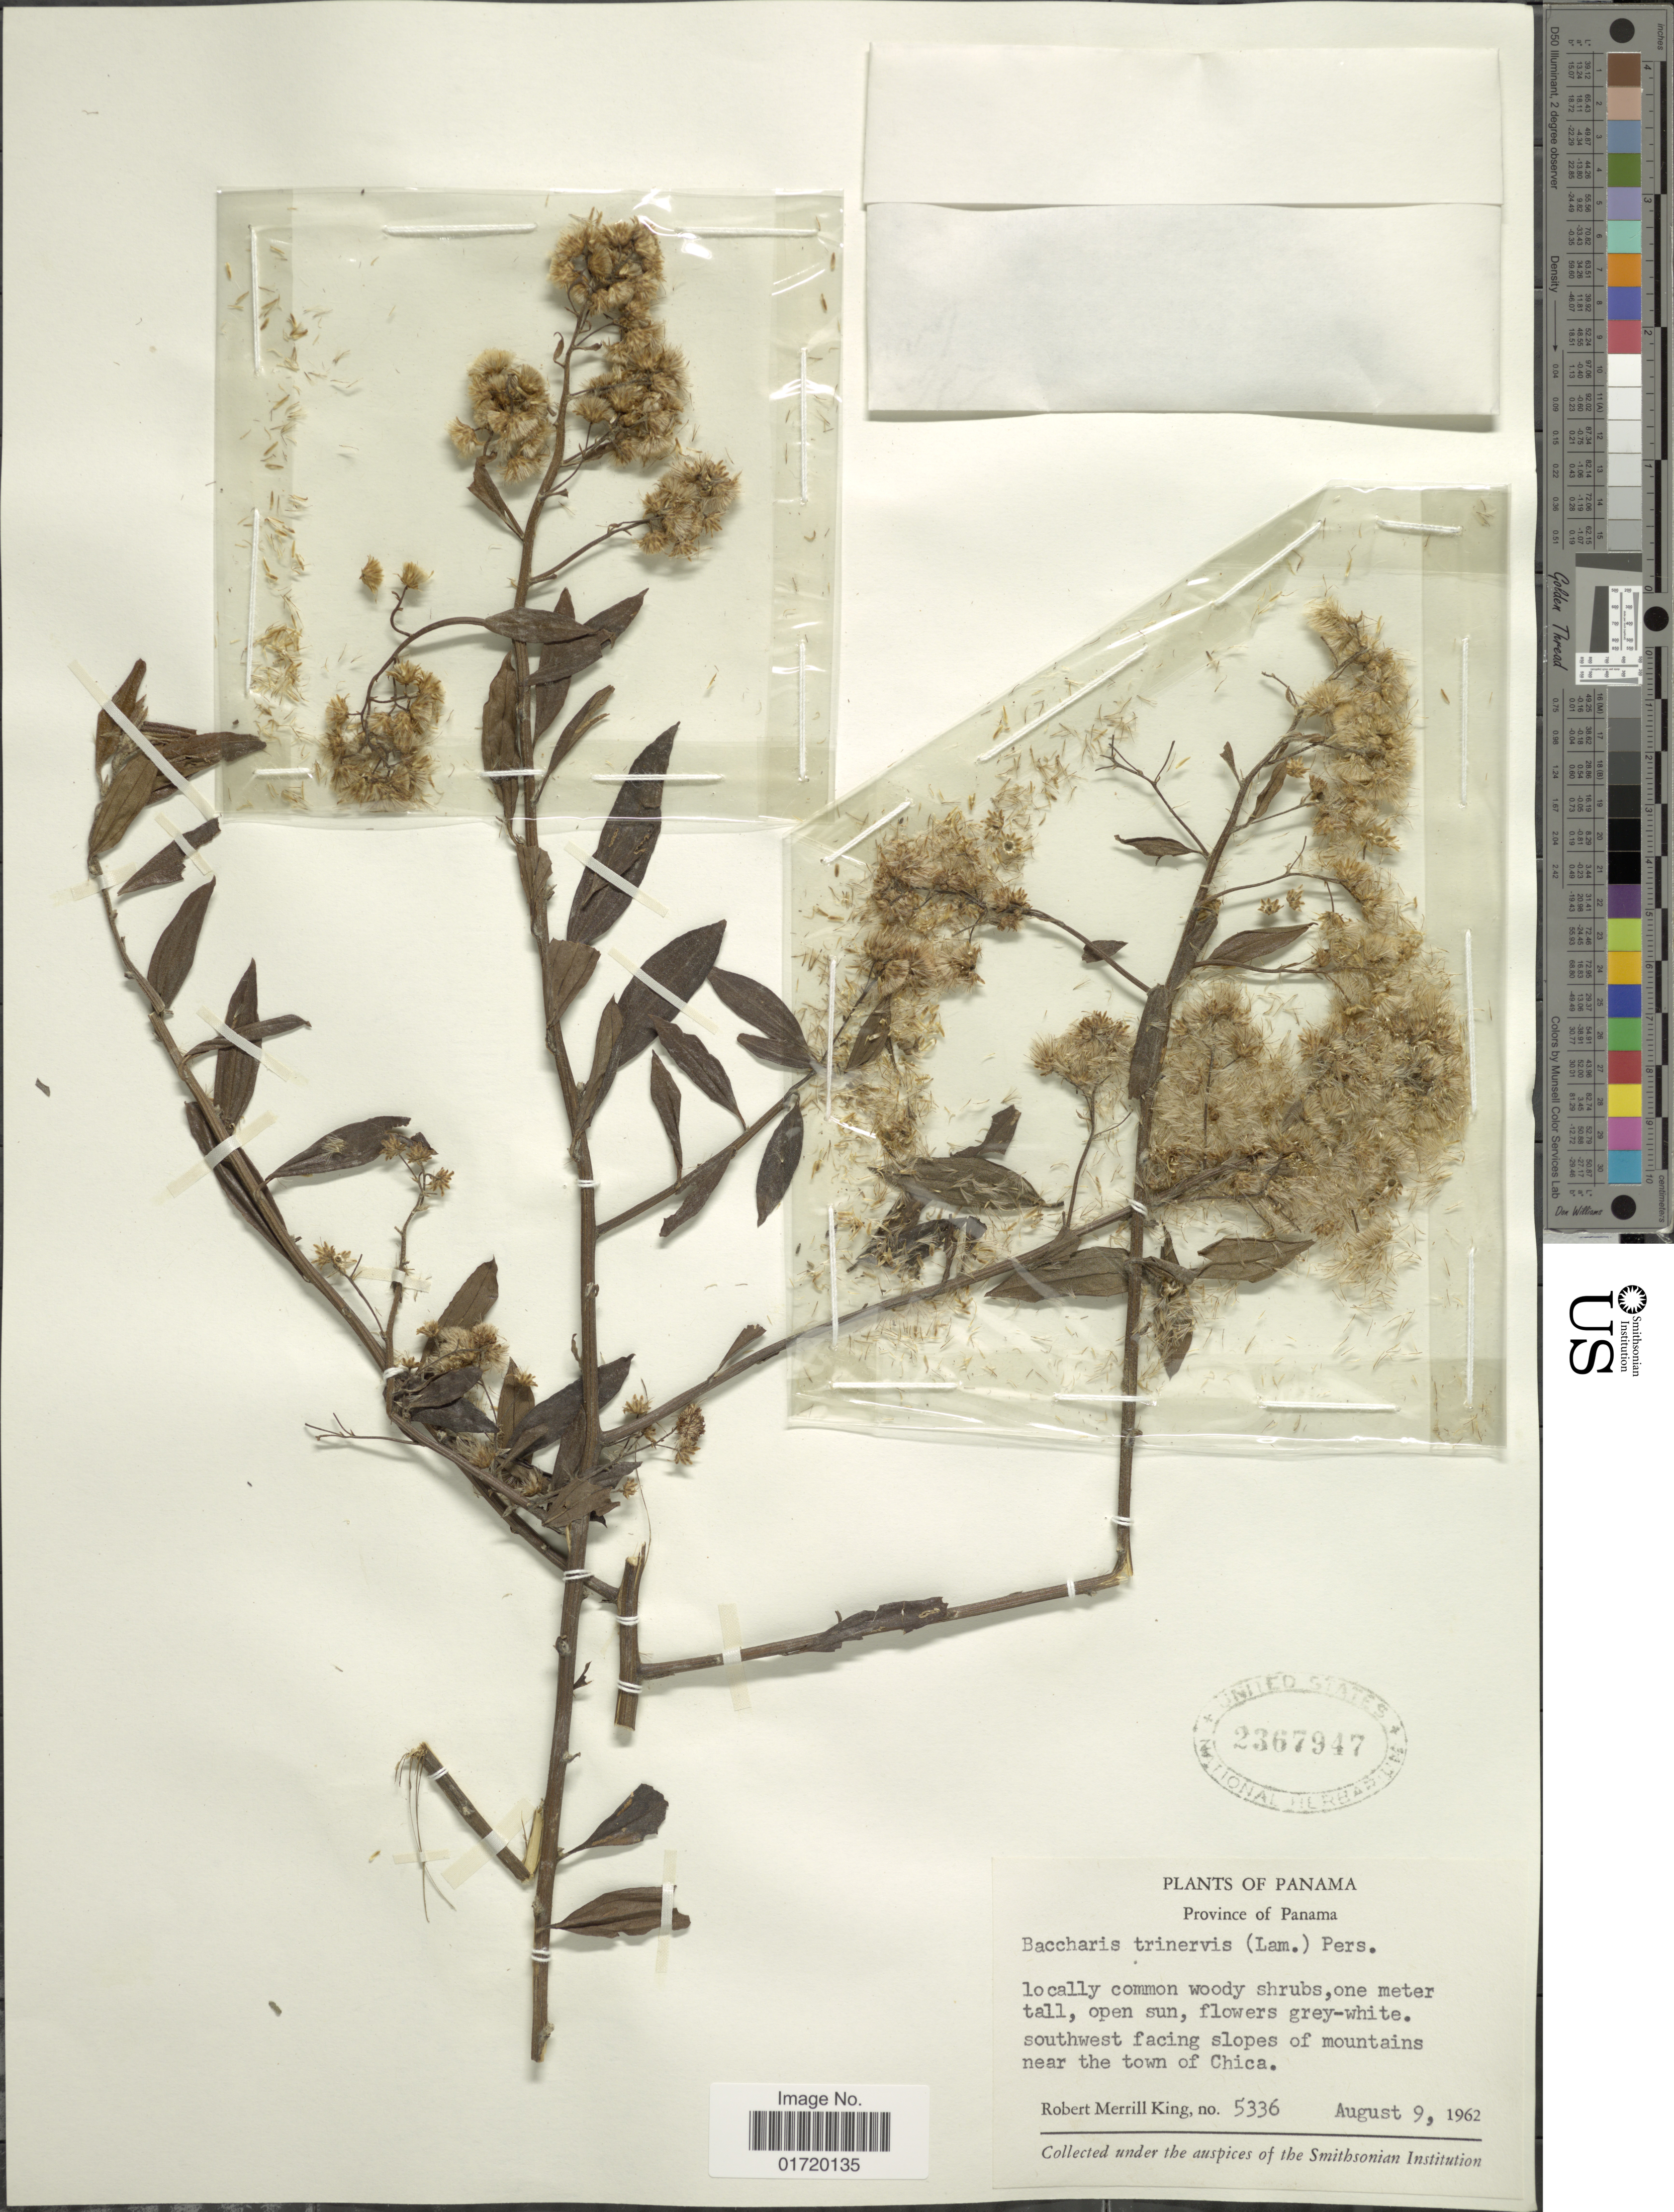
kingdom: Plantae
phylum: Tracheophyta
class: Magnoliopsida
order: Asterales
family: Asteraceae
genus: Baccharis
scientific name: Baccharis trinervis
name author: (Lam.) Pers.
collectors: R. M. King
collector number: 5336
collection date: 1962-08-09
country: Panama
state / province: Panamá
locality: Southwest facing slopes of mountains near the town of Chica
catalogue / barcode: US 2367947